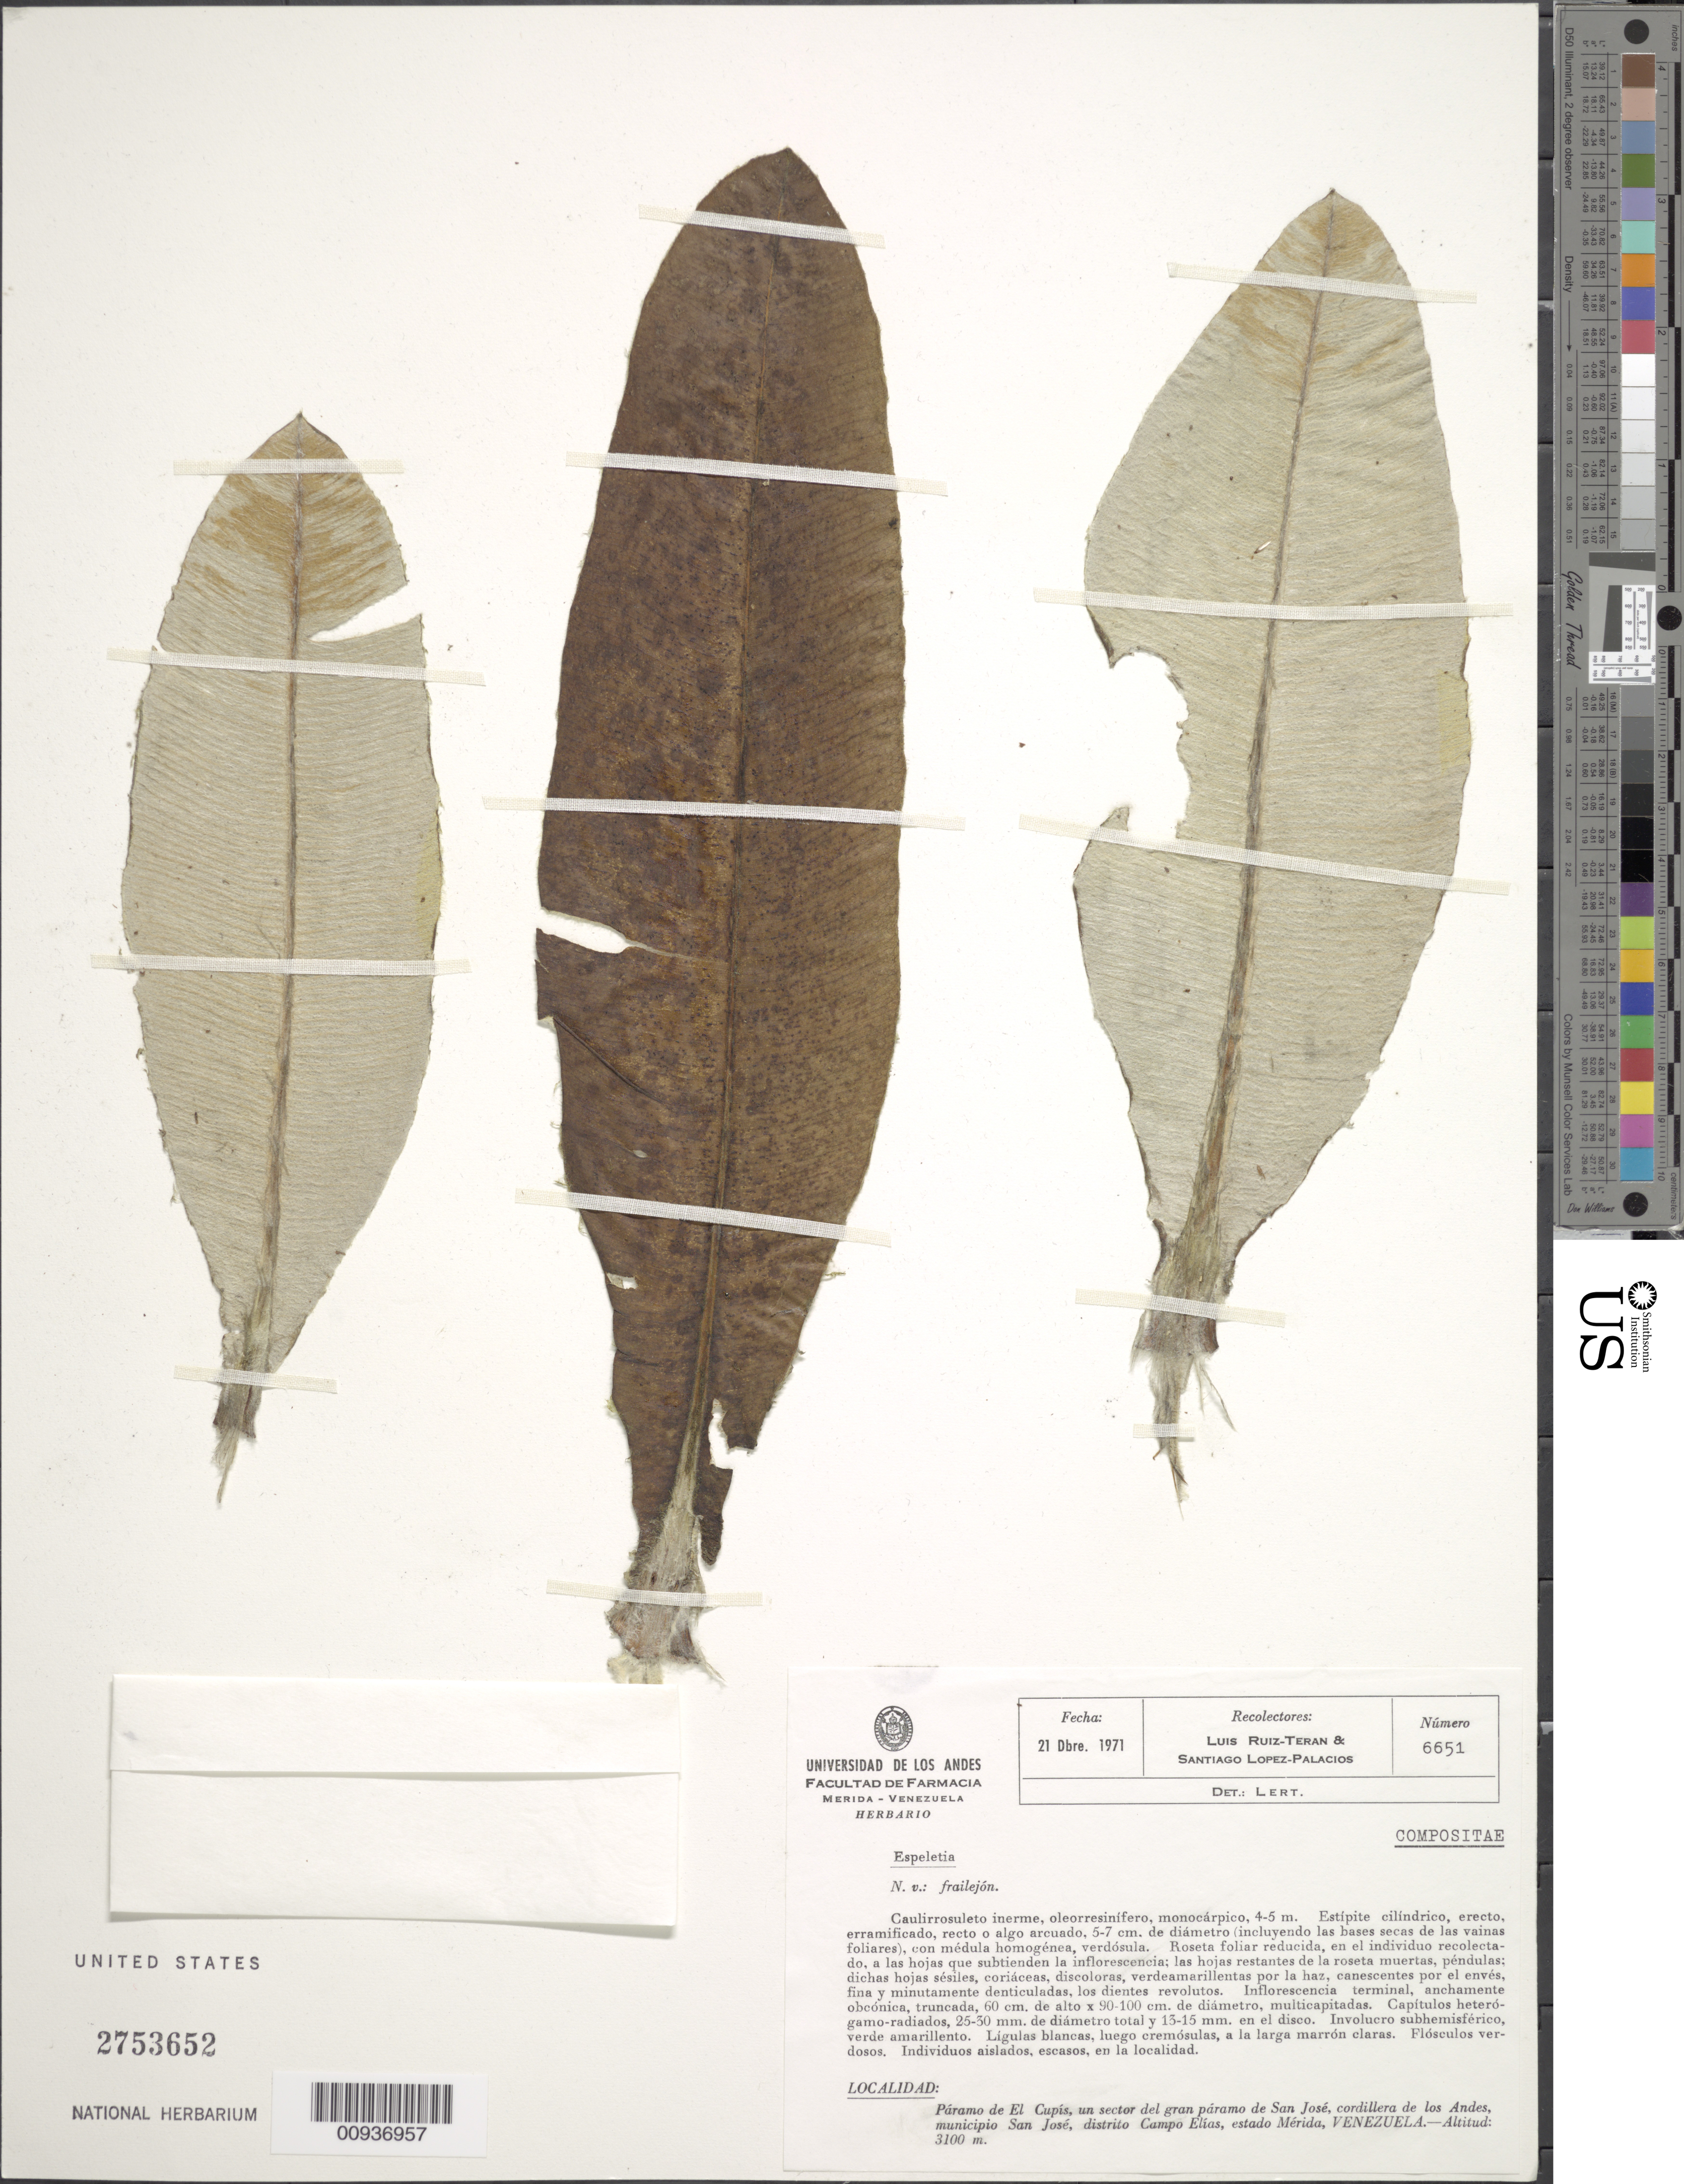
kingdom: Plantae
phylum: Tracheophyta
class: Magnoliopsida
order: Asterales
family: Asteraceae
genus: Libanothamnus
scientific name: Libanothamnus spectabilis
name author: (Cuatrec.) Cuatrec.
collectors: L. E. Ruíz-Terán & S. López-Palacios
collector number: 6651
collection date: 1971-12-21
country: Venezuela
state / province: Mérida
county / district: Campo Elías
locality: Páramo de El Cupís. Un sector del gran páramo de San José, cordillera de los Andes, municipio San José.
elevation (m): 3100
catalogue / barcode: US 2753652